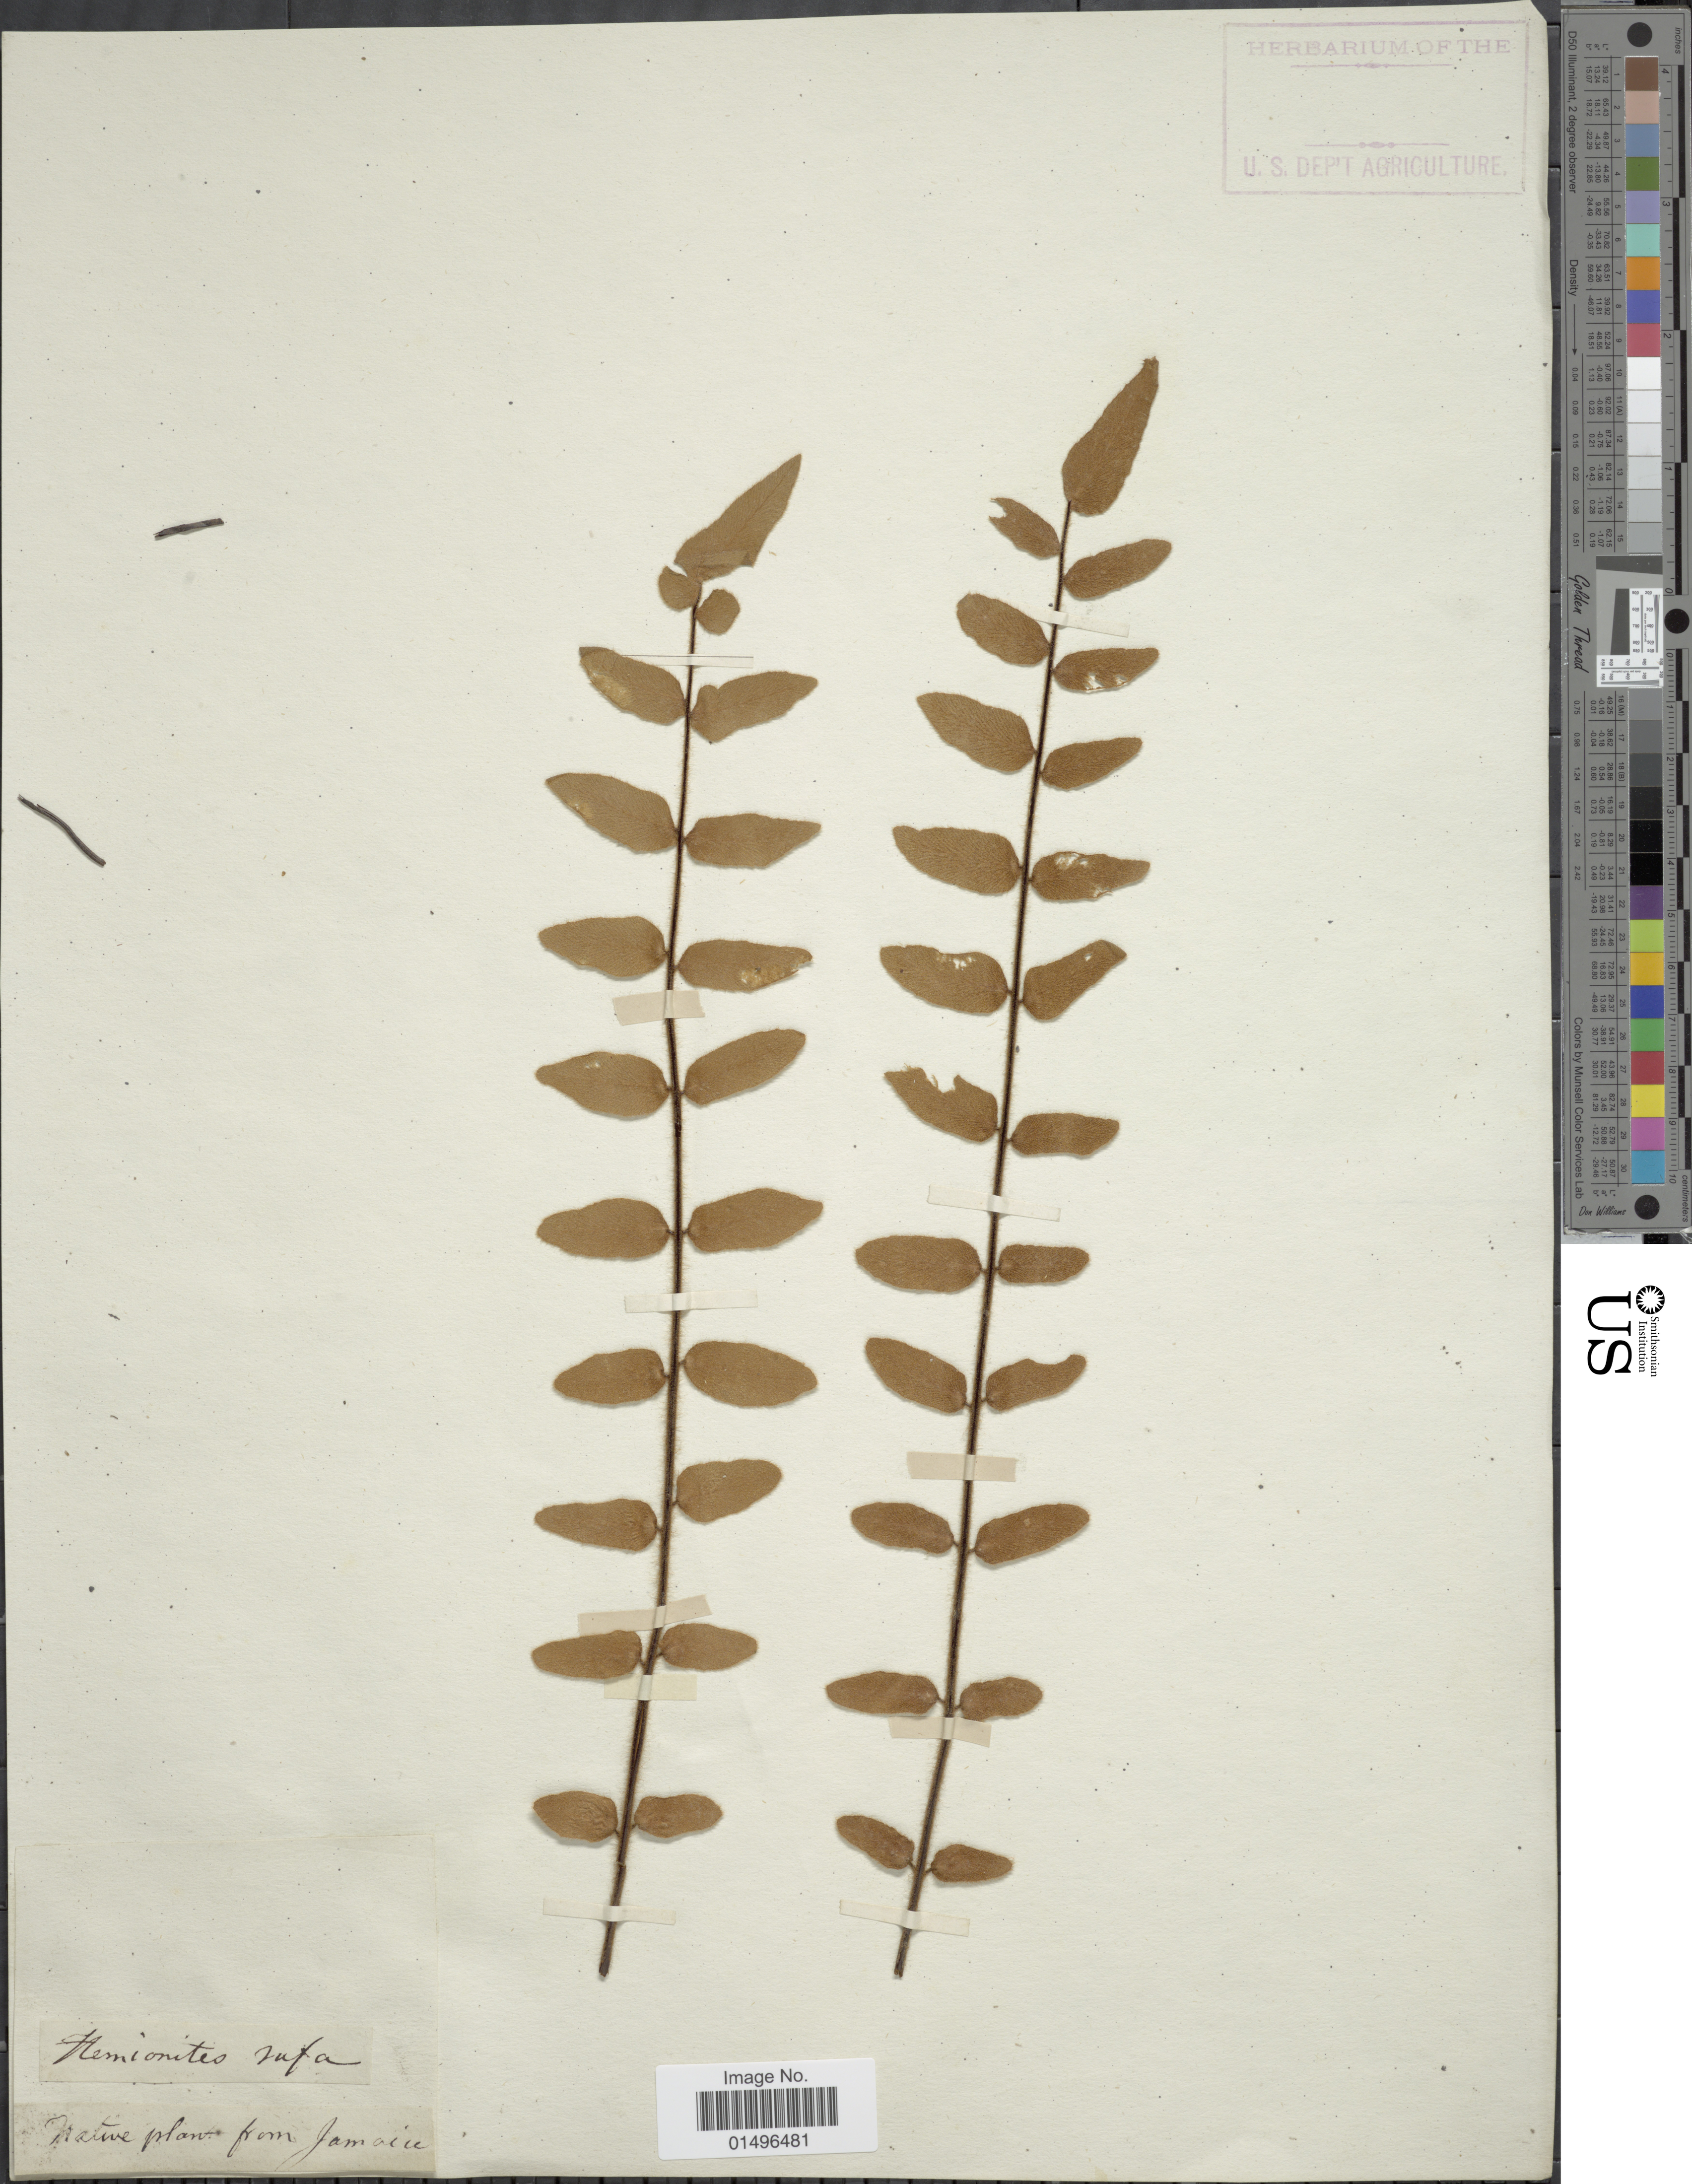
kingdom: Plantae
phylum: Tracheophyta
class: Polypodiopsida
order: Polypodiales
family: Pteridaceae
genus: Hemionitis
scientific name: Hemionitis rufa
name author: (L.) Sw.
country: Jamaica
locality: Jamaica.